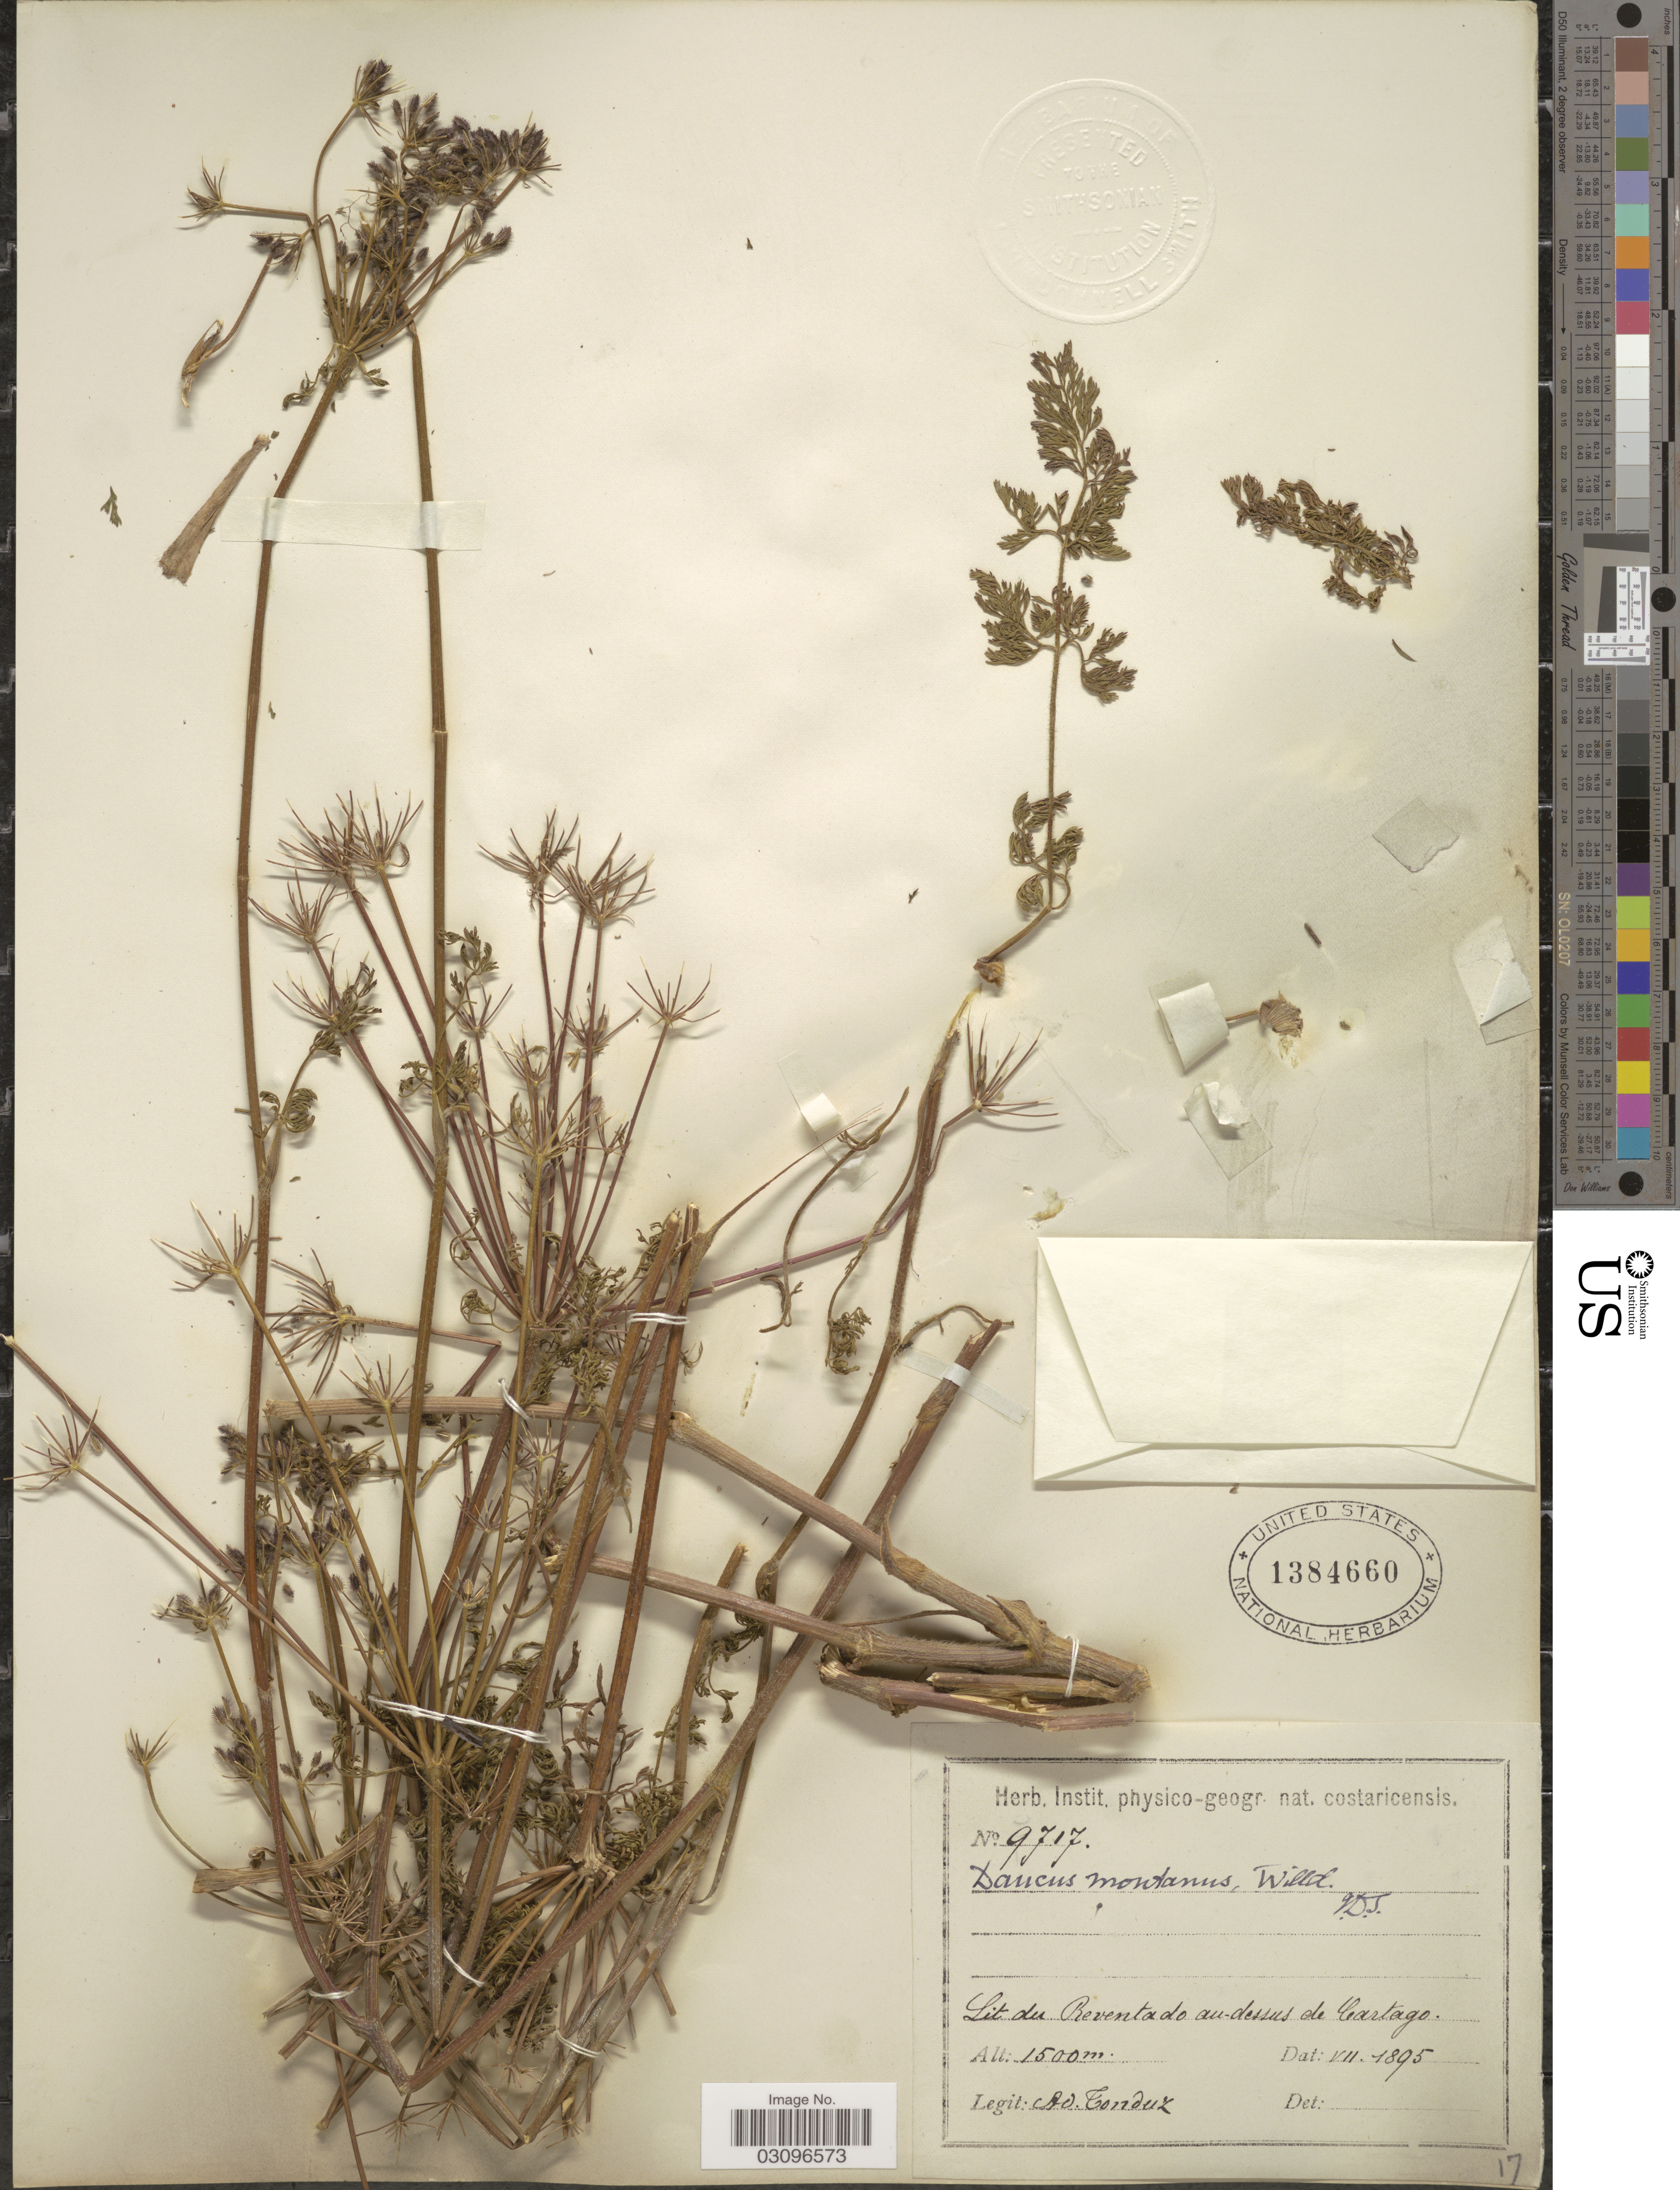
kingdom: Plantae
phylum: Tracheophyta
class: Magnoliopsida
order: Apiales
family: Apiaceae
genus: Daucus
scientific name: Daucus montanus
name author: Humb. & Bonpl. ex Spreng.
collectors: A. Tonduz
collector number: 9717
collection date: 1895-07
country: Costa Rica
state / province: Cartago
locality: Lit du Reventado au-dessus de Cartago.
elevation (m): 1500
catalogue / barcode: US 1384660